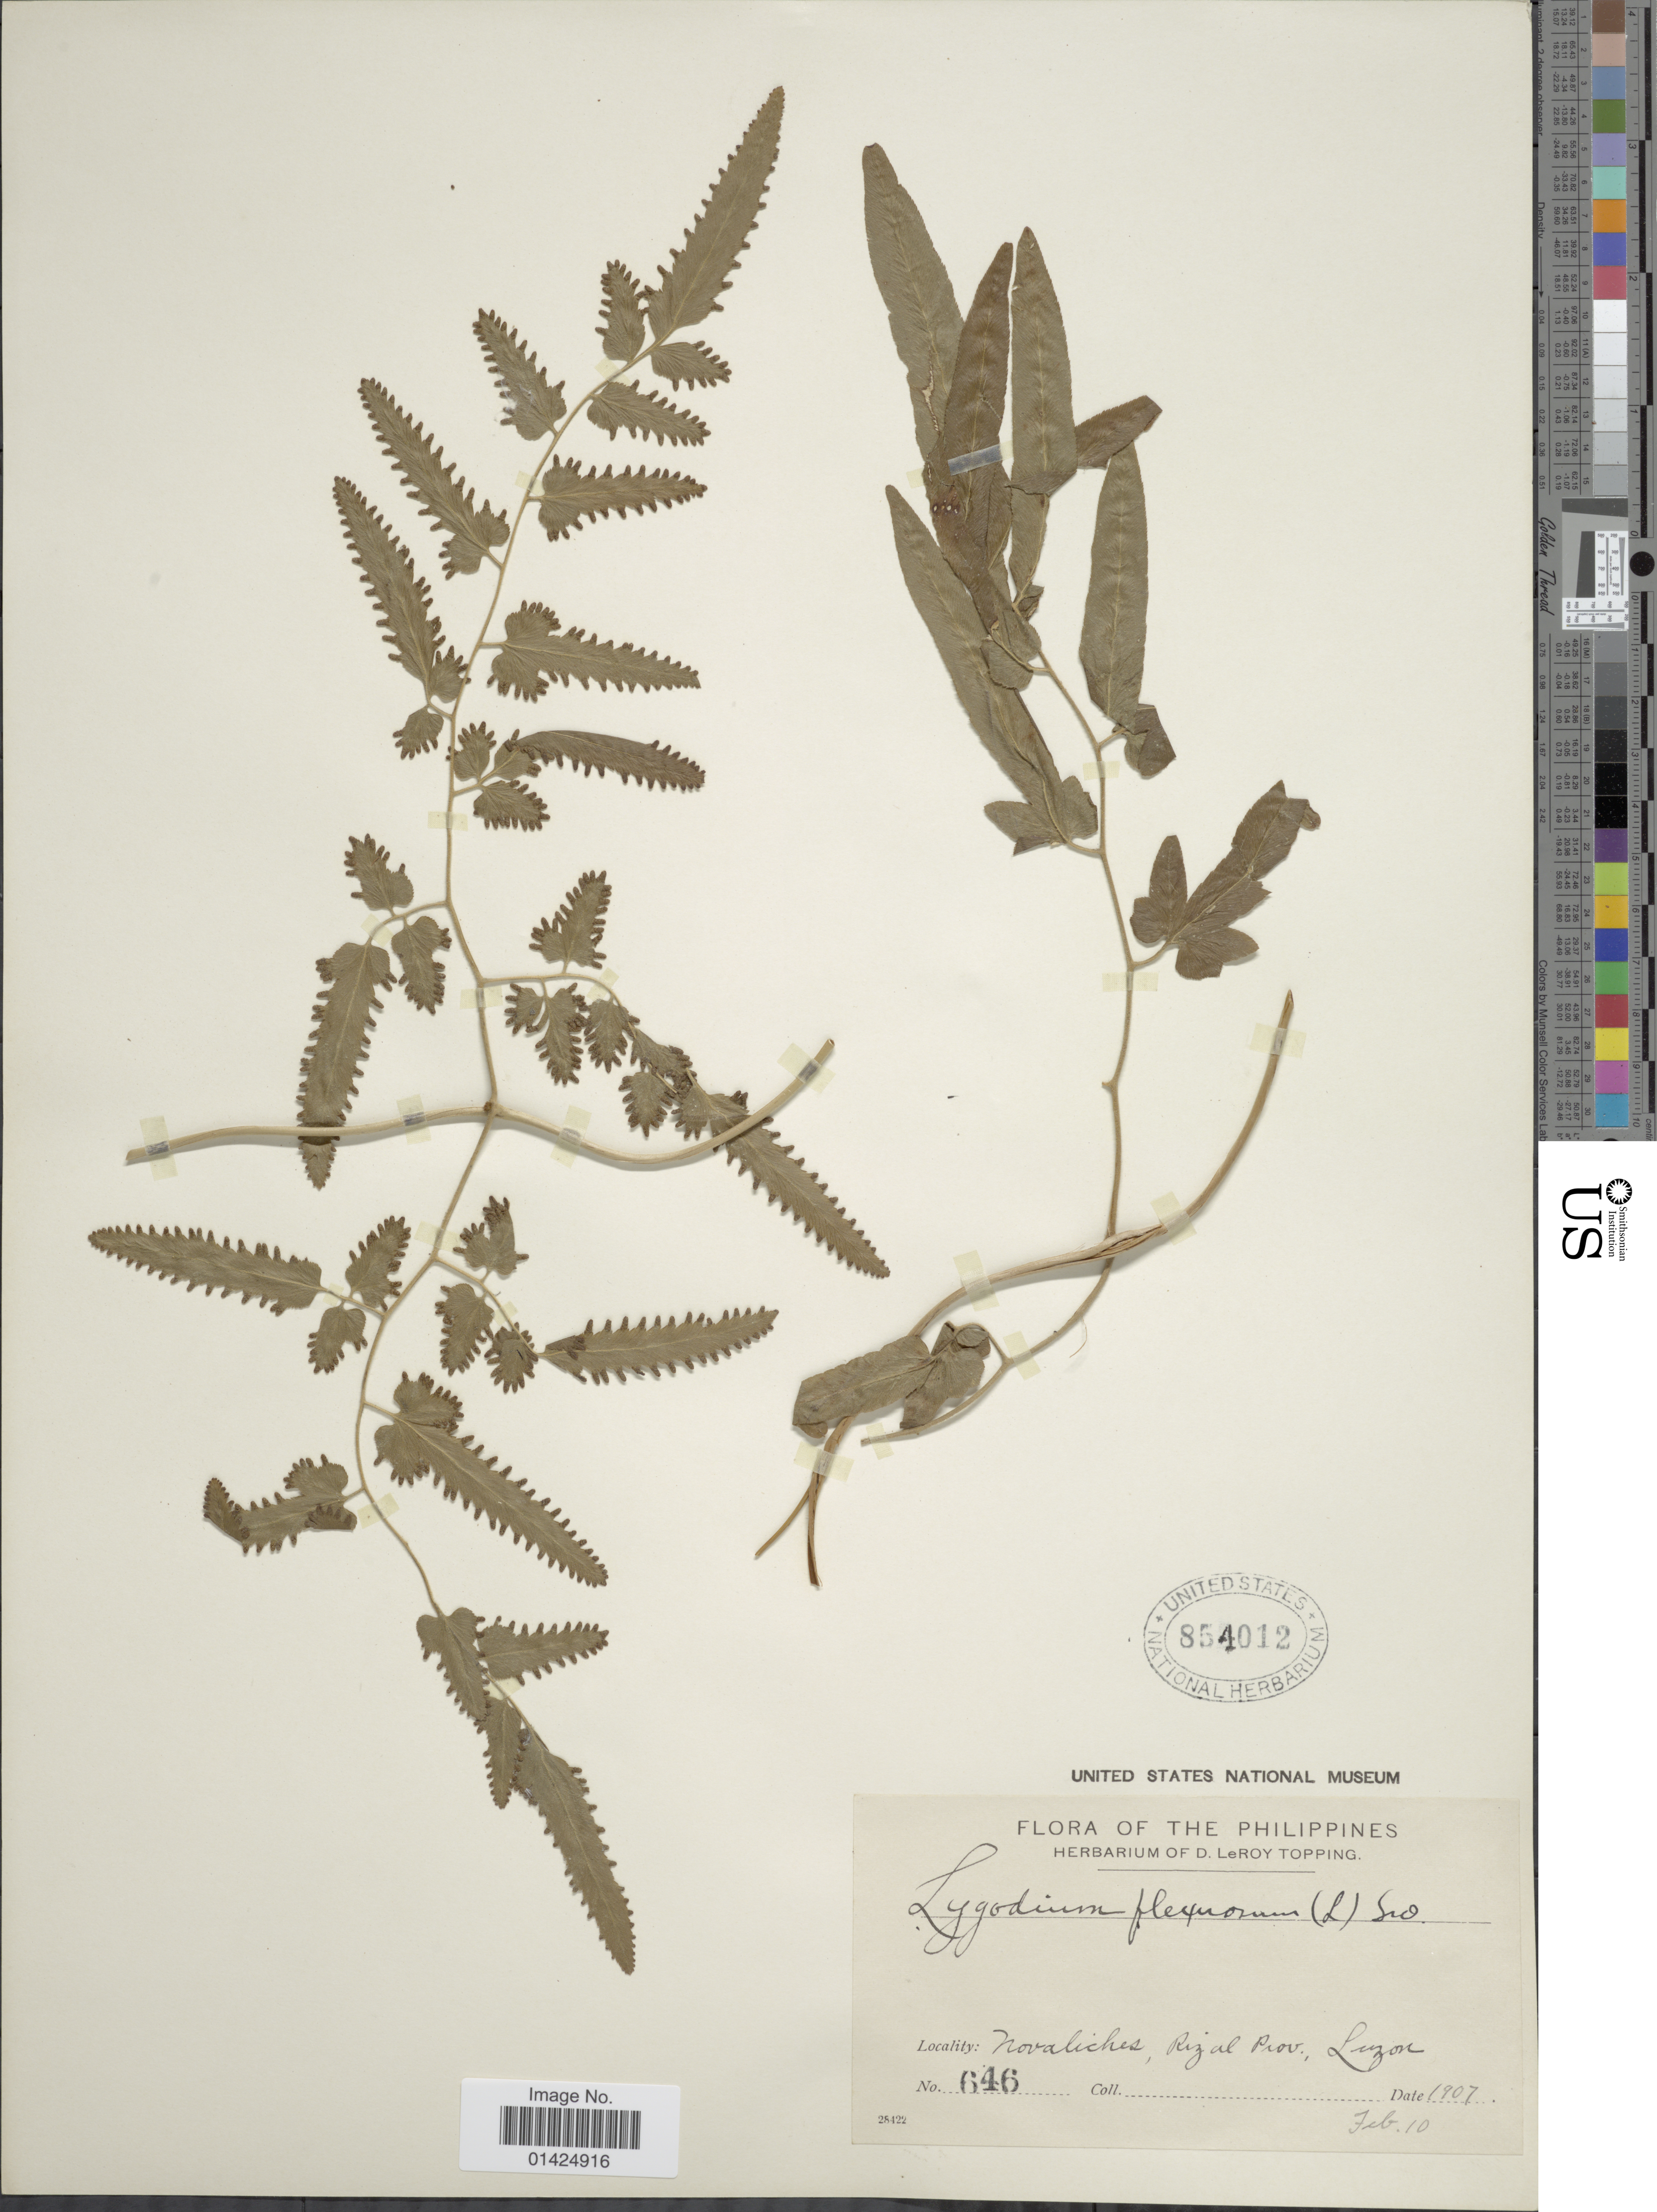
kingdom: Plantae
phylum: Tracheophyta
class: Polypodiopsida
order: Schizaeales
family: Lygodiaceae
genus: Lygodium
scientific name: Lygodium flexuosum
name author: Sw.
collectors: ex herb. D. LeRoy Topping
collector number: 646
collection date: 1907-02-10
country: Philippines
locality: Novaliches, Rizal Prov., Luzon.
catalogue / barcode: US 854012